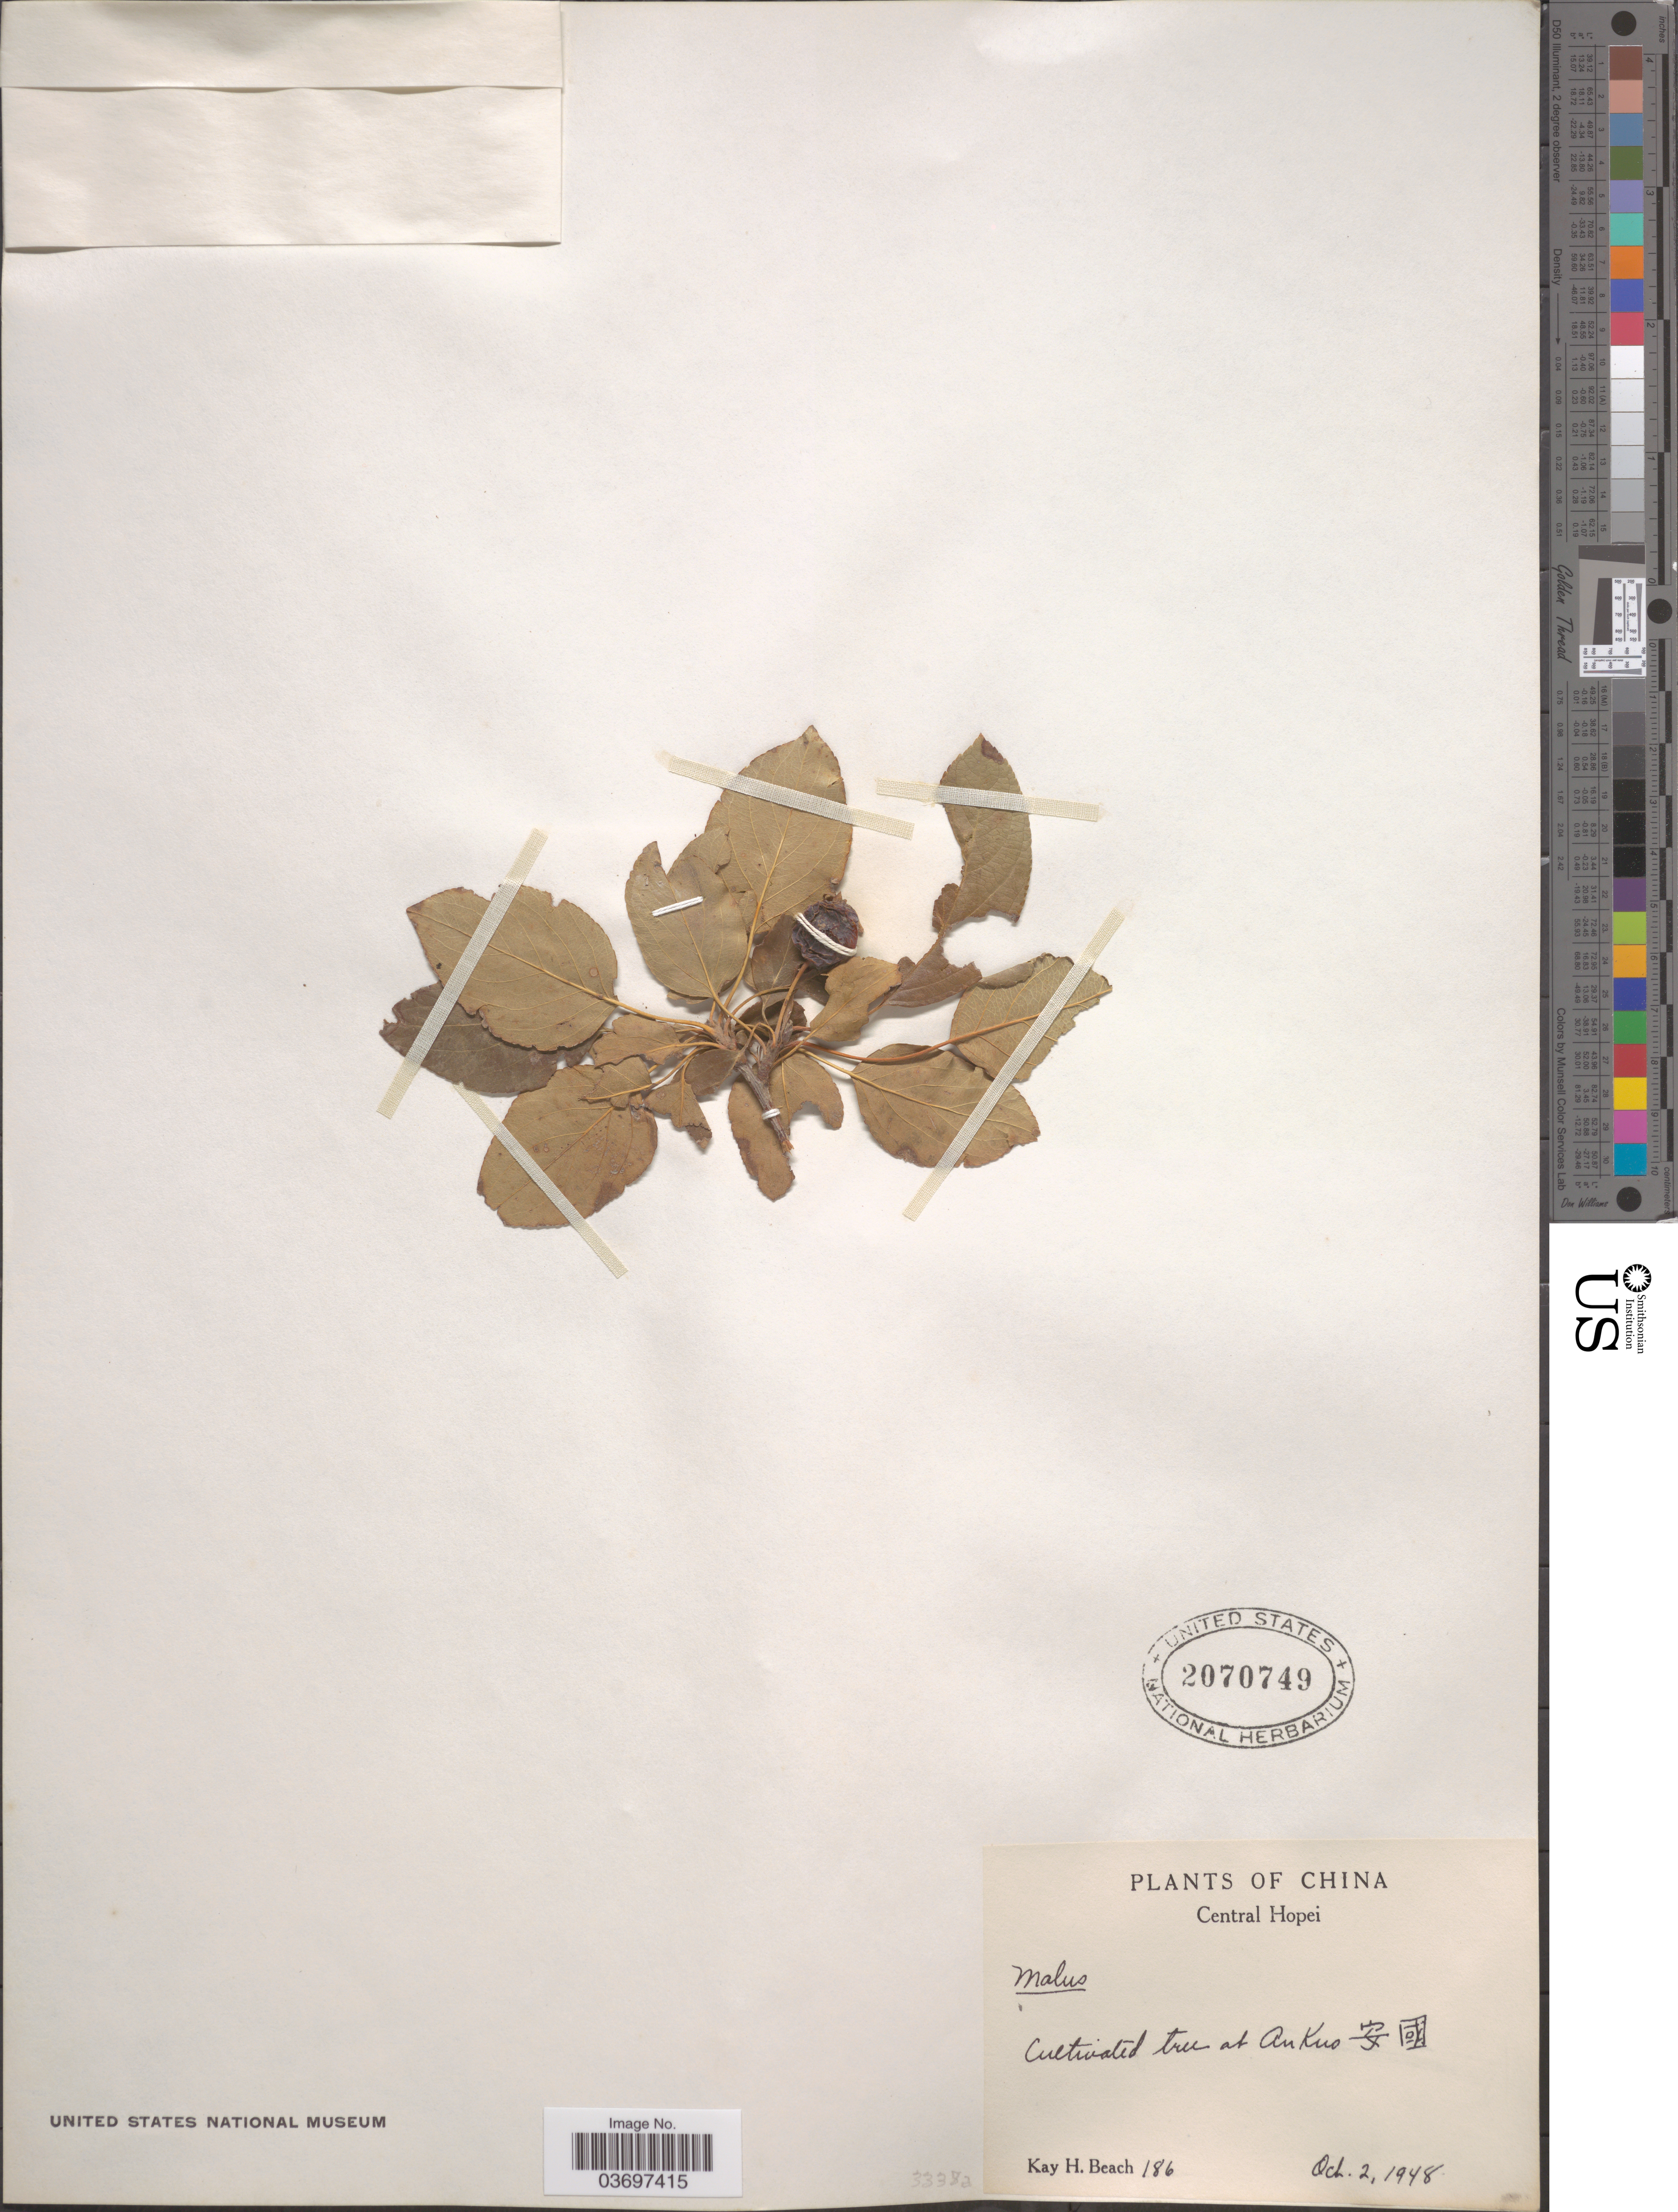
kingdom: Plantae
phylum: Tracheophyta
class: Magnoliopsida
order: Rosales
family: Rosaceae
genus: Malus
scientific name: Malus sp.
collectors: K. H. Beach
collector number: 186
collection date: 1948-10-02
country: China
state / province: Hebei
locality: Central Hopei. At An Kuo X.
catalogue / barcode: US 2070749